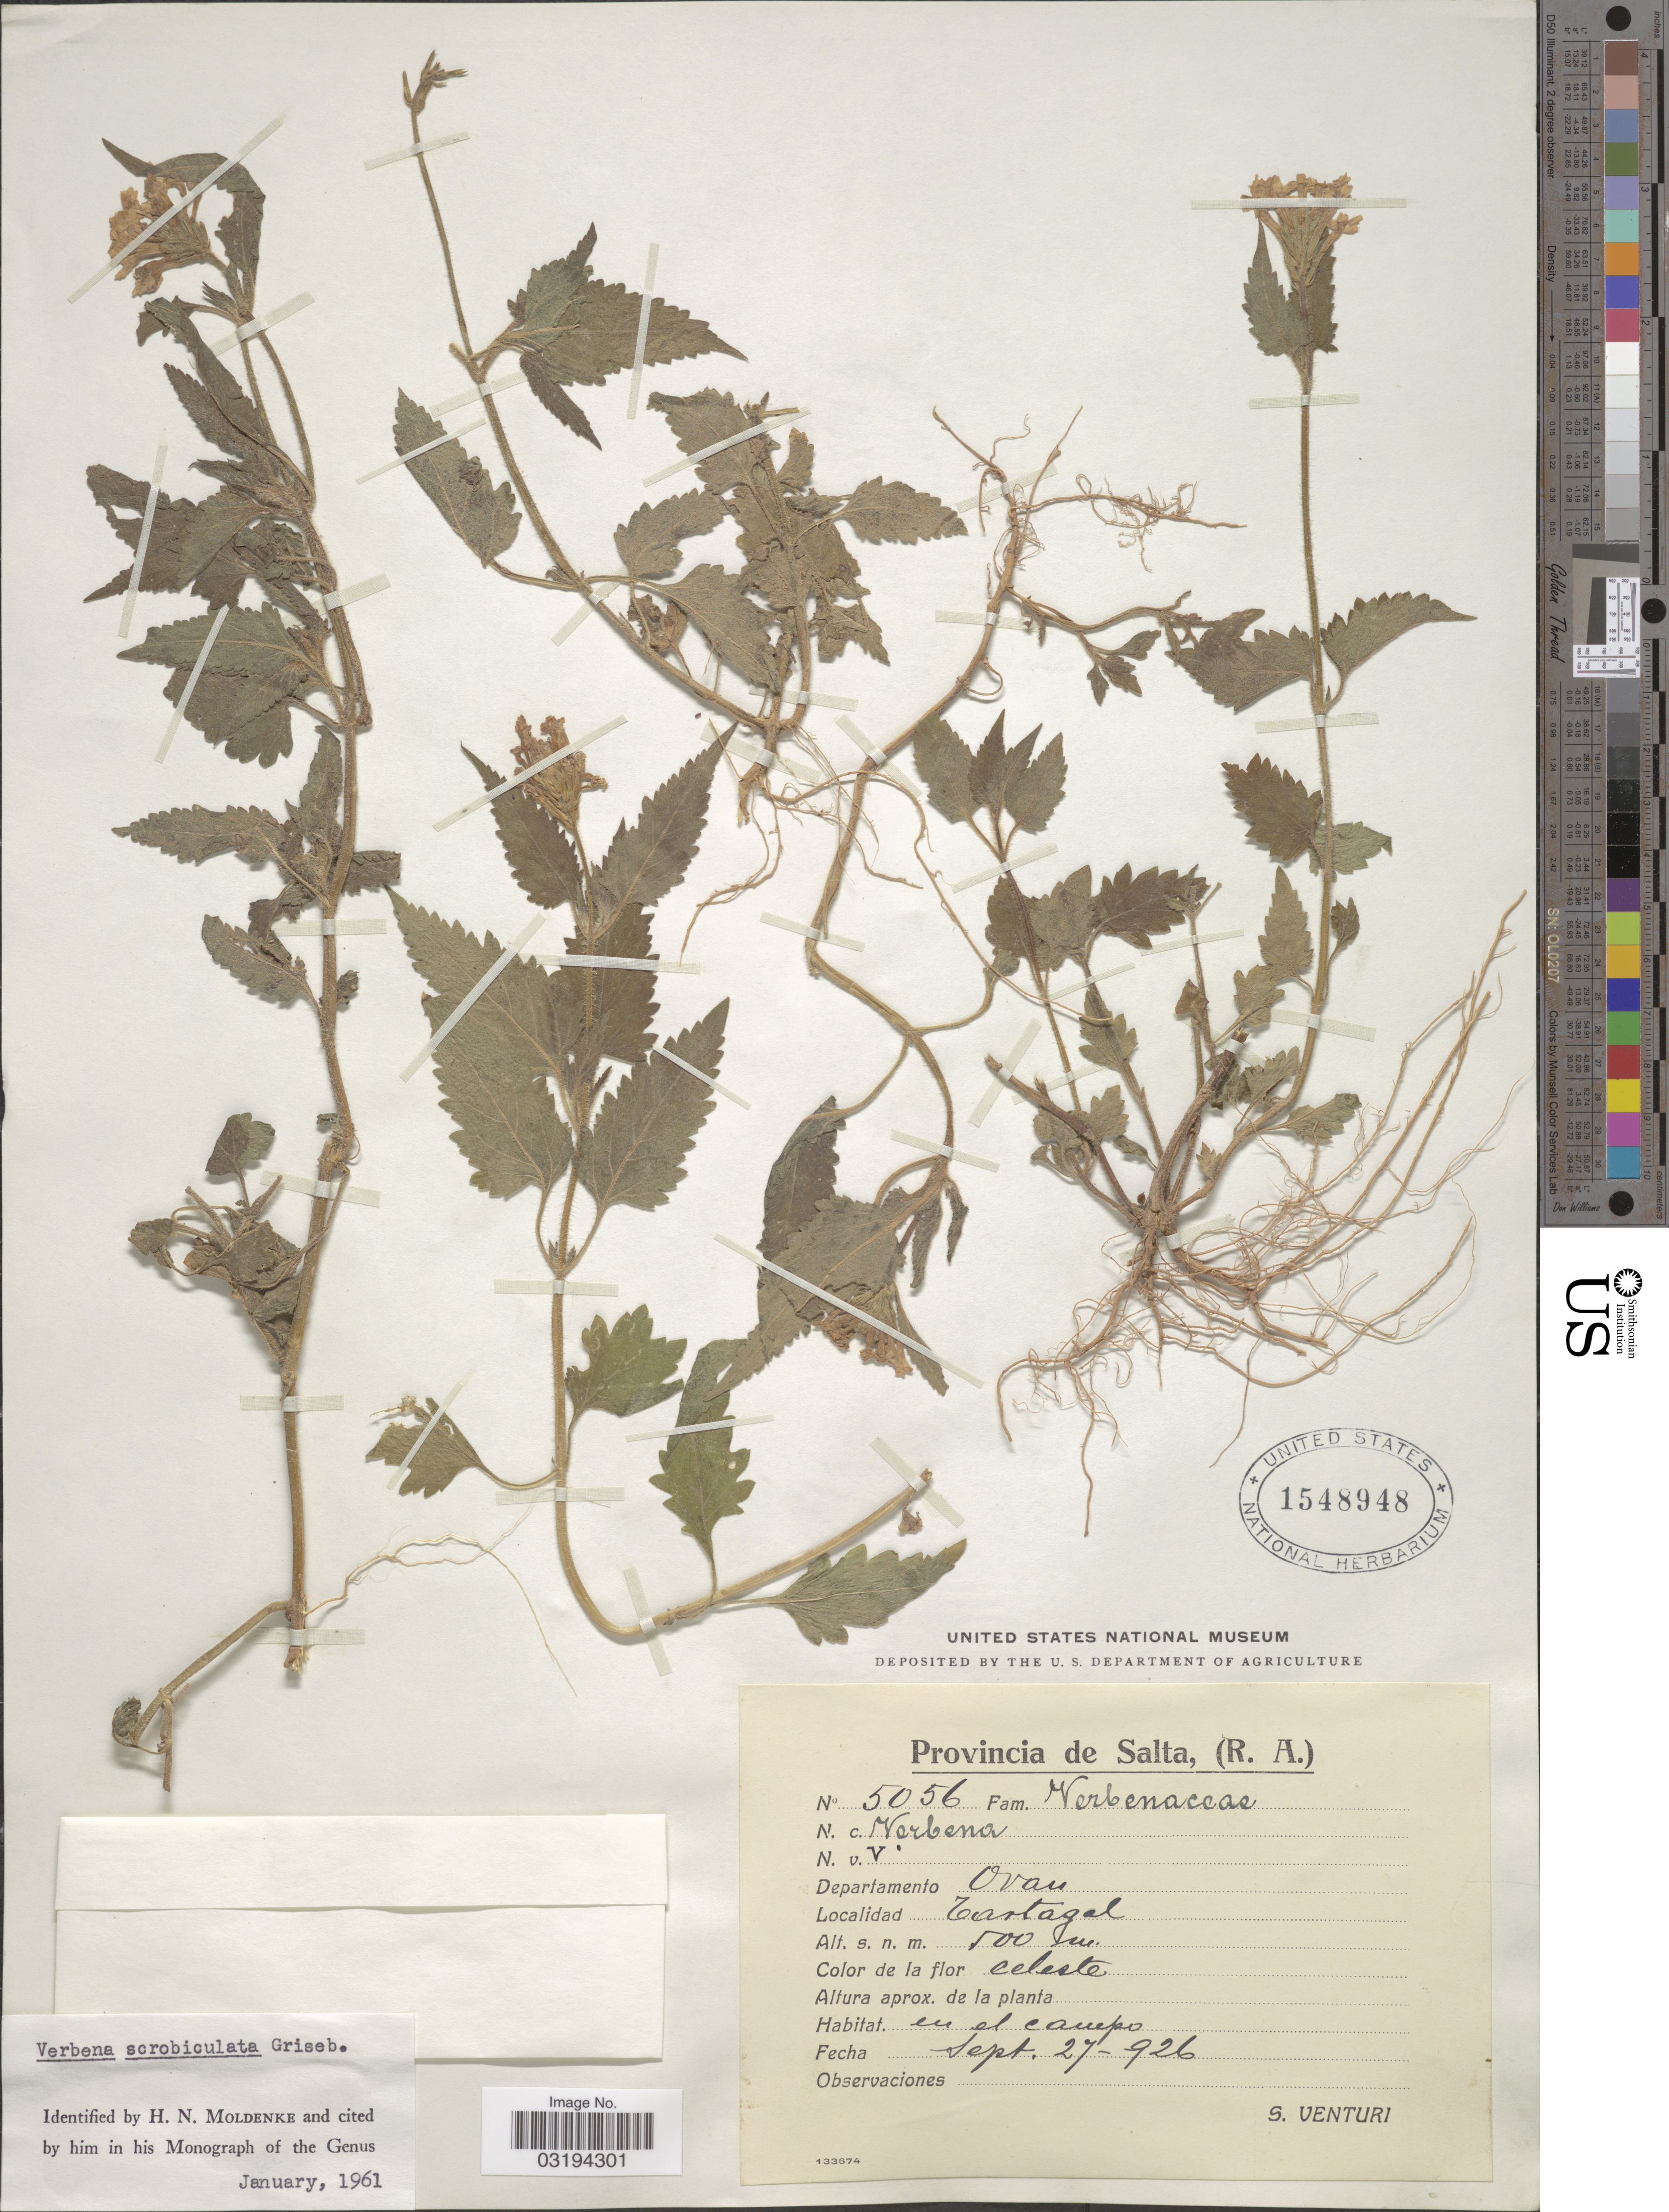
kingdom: Plantae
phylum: Tracheophyta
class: Magnoliopsida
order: Lamiales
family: Verbenaceae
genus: Verbena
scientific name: Verbena scrobiculata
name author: Griseb.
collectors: S. Venturi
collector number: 5056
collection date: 1926-09-27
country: Argentina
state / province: Salta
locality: Departamento Oran, Tartagal.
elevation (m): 500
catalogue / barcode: US 1548948